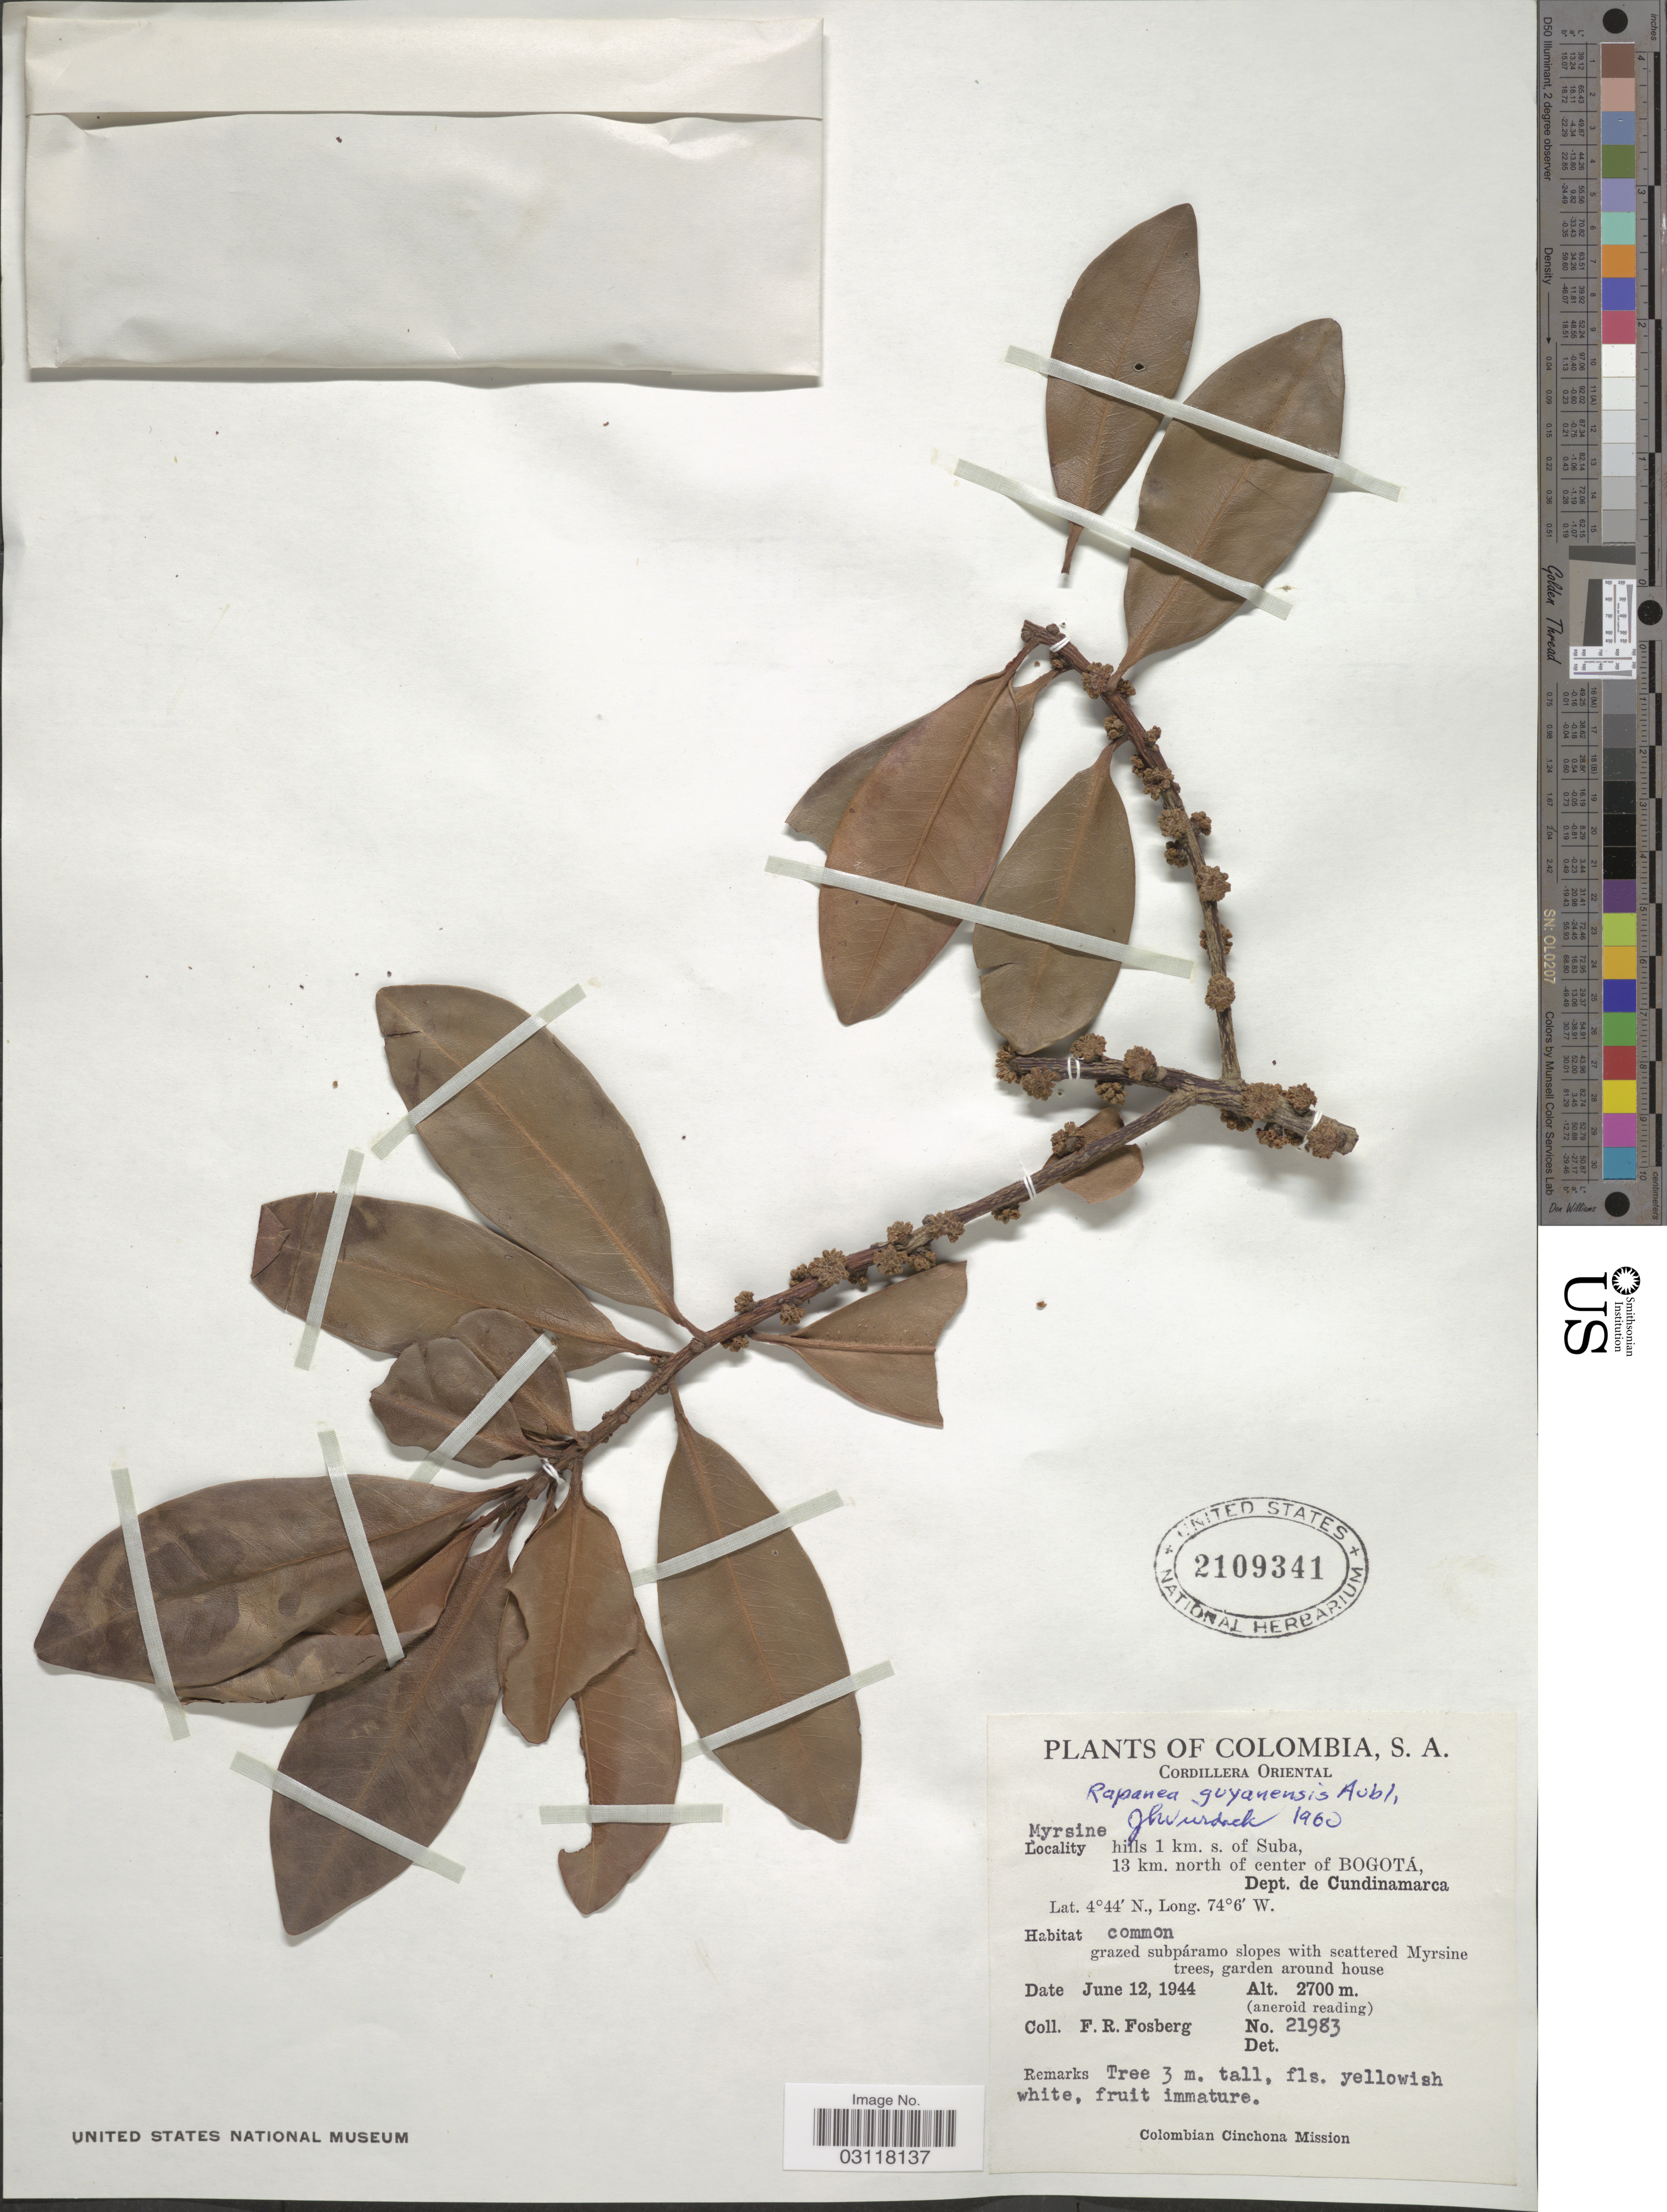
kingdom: Plantae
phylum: Tracheophyta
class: Magnoliopsida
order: Ericales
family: Primulaceae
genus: Rapanea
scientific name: Rapanea guianensis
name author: Aubl.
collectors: F. R. Fosberg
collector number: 21983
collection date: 1944-06-12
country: Colombia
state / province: Cundinamarca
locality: Cordillera Oriental. Hills 1 km. s. of Suba, 13 km. north of center of Bogotá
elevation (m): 2700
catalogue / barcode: US 2109341